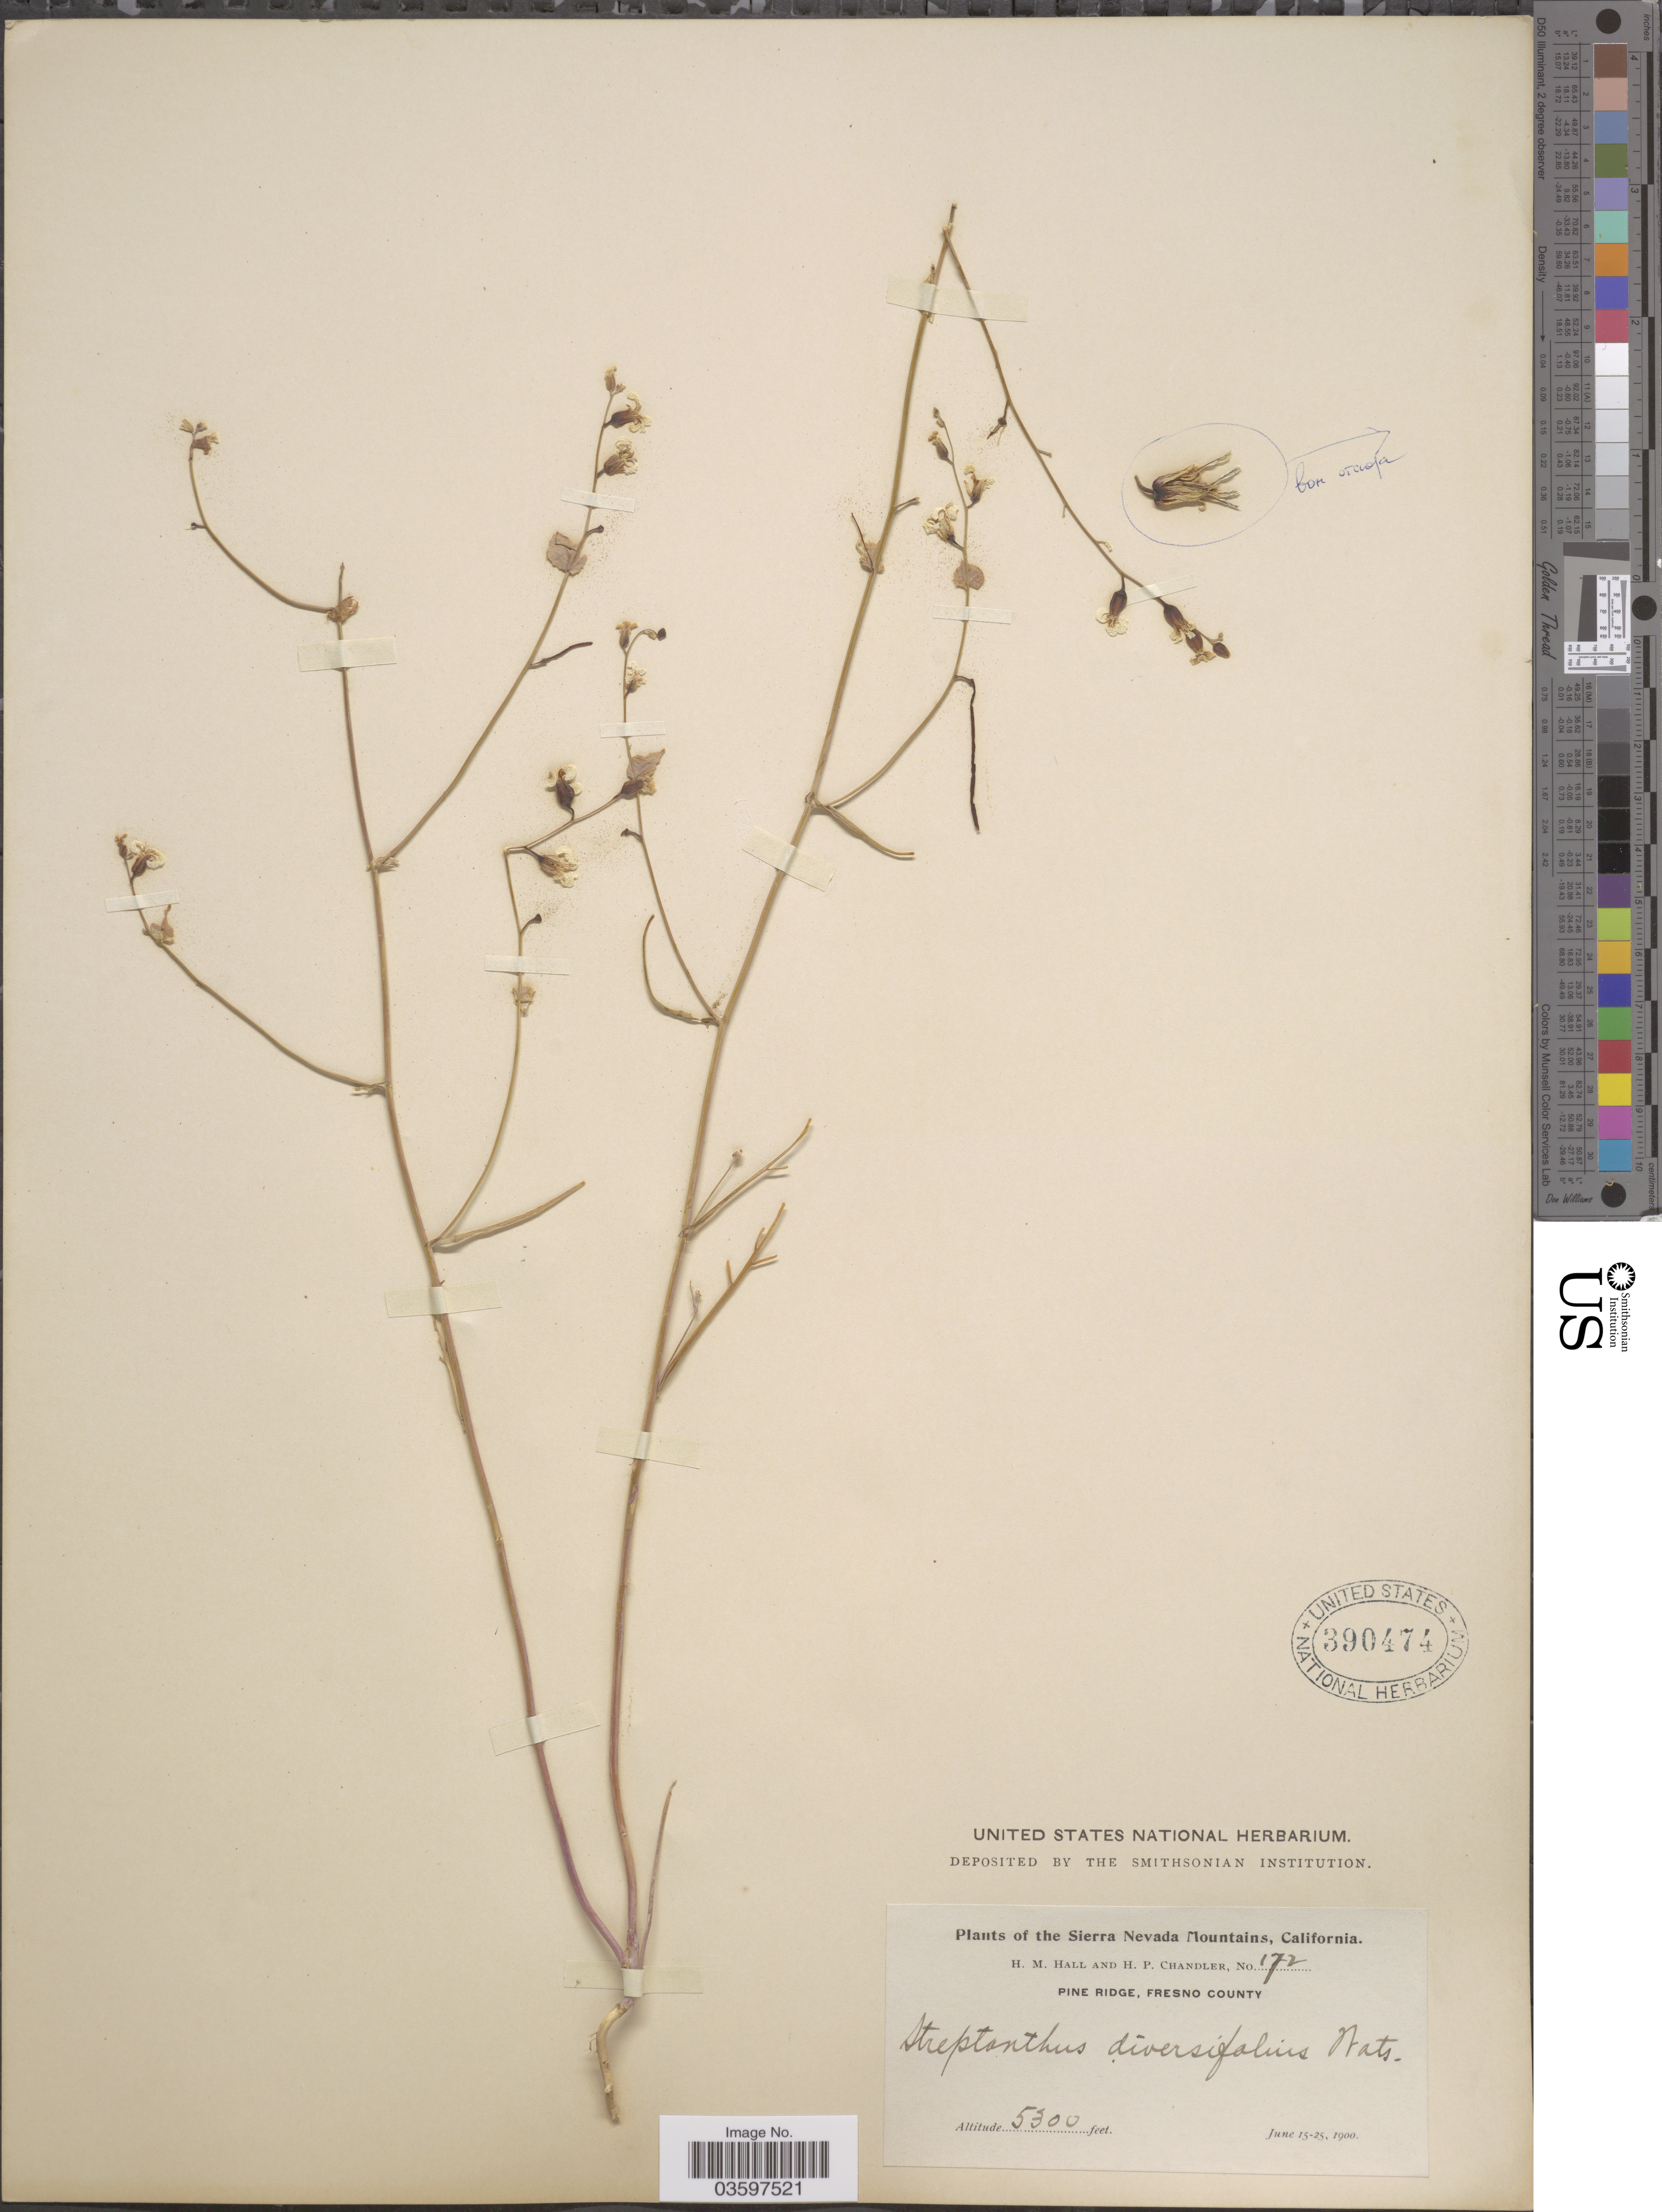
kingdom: Plantae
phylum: Tracheophyta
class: Magnoliopsida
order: Brassicales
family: Brassicaceae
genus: Streptanthus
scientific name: Streptanthus diversifolius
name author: S. Watson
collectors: H. M. Hall & H. Chandler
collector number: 172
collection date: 1900-06-15/1900-06-25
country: United States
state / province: California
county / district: Fresno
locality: The Sierra Nevada Mountains. Pine Ridge, Fresno County.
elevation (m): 1615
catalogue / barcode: US 390474